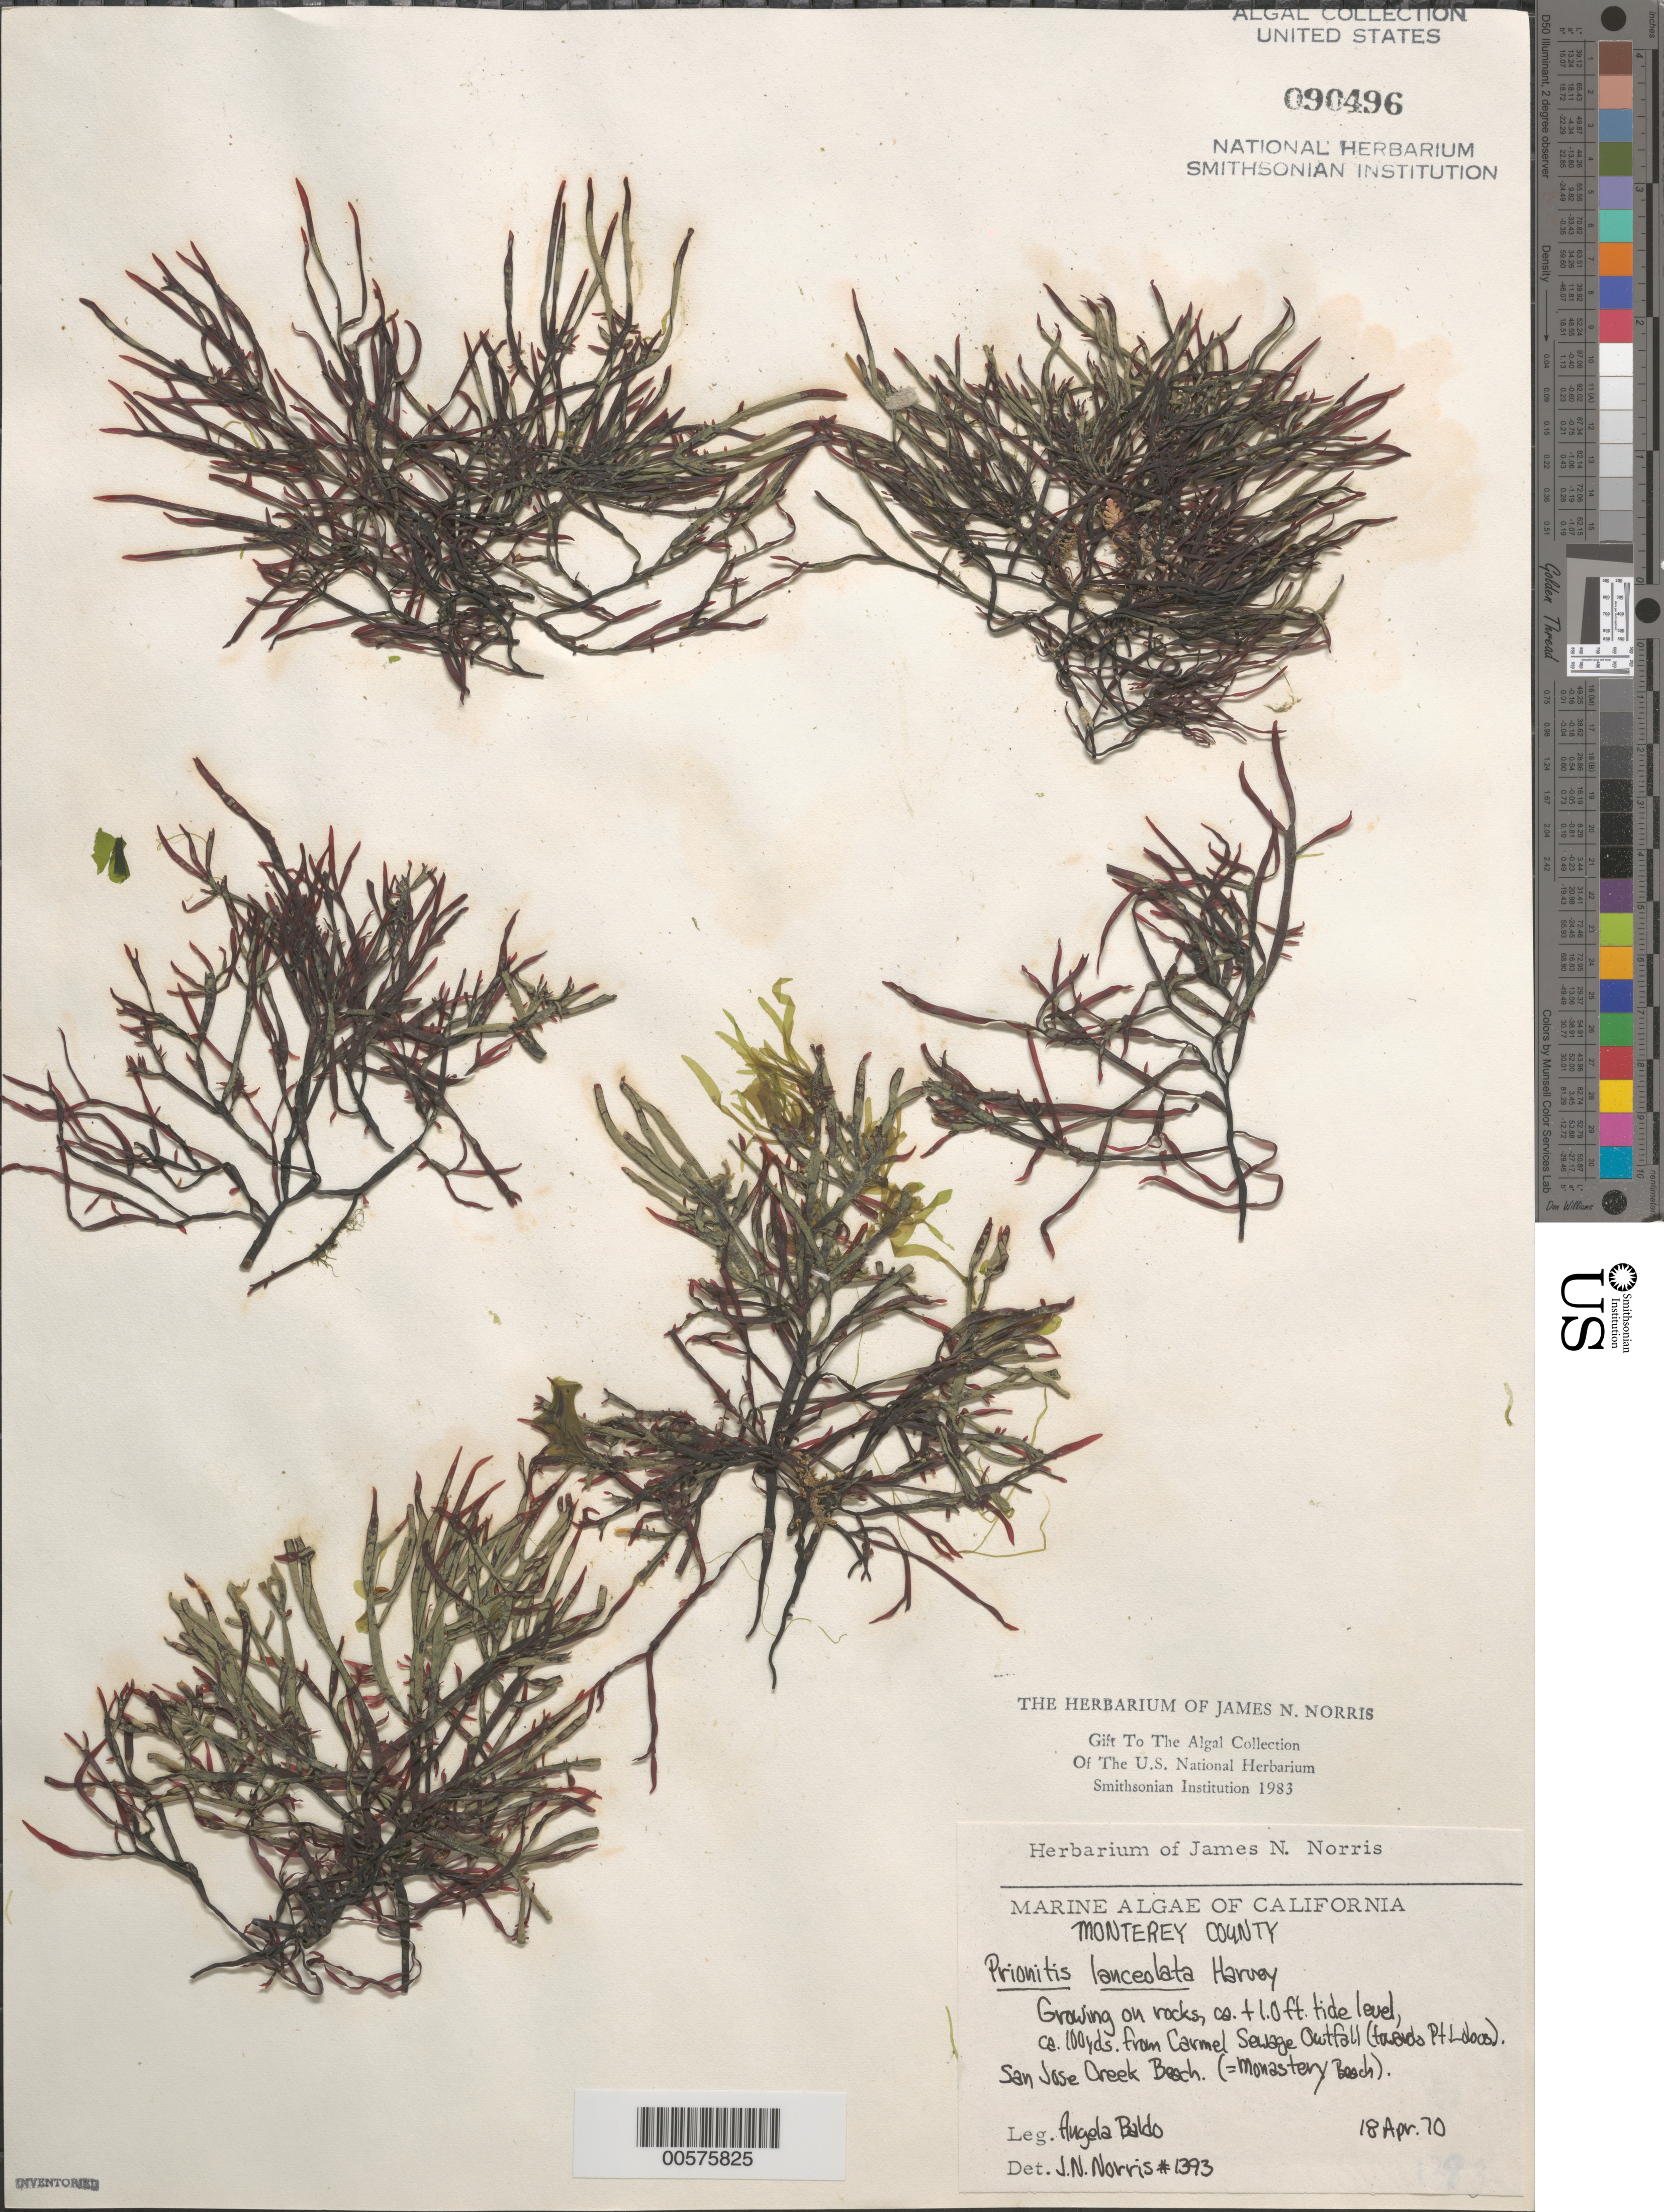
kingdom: Plantae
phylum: Rhodophyta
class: Florideophyceae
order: Cryptonemiales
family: Cryptonemiaceae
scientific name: Prionitis lanceolata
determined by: Norris, James N.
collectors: A. Baldo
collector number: JN-1393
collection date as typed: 18 Apr 1970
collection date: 1970-04-18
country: United States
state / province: California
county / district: Monterey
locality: San Jose Creek Beach (Monastery Beach)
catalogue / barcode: US 90496